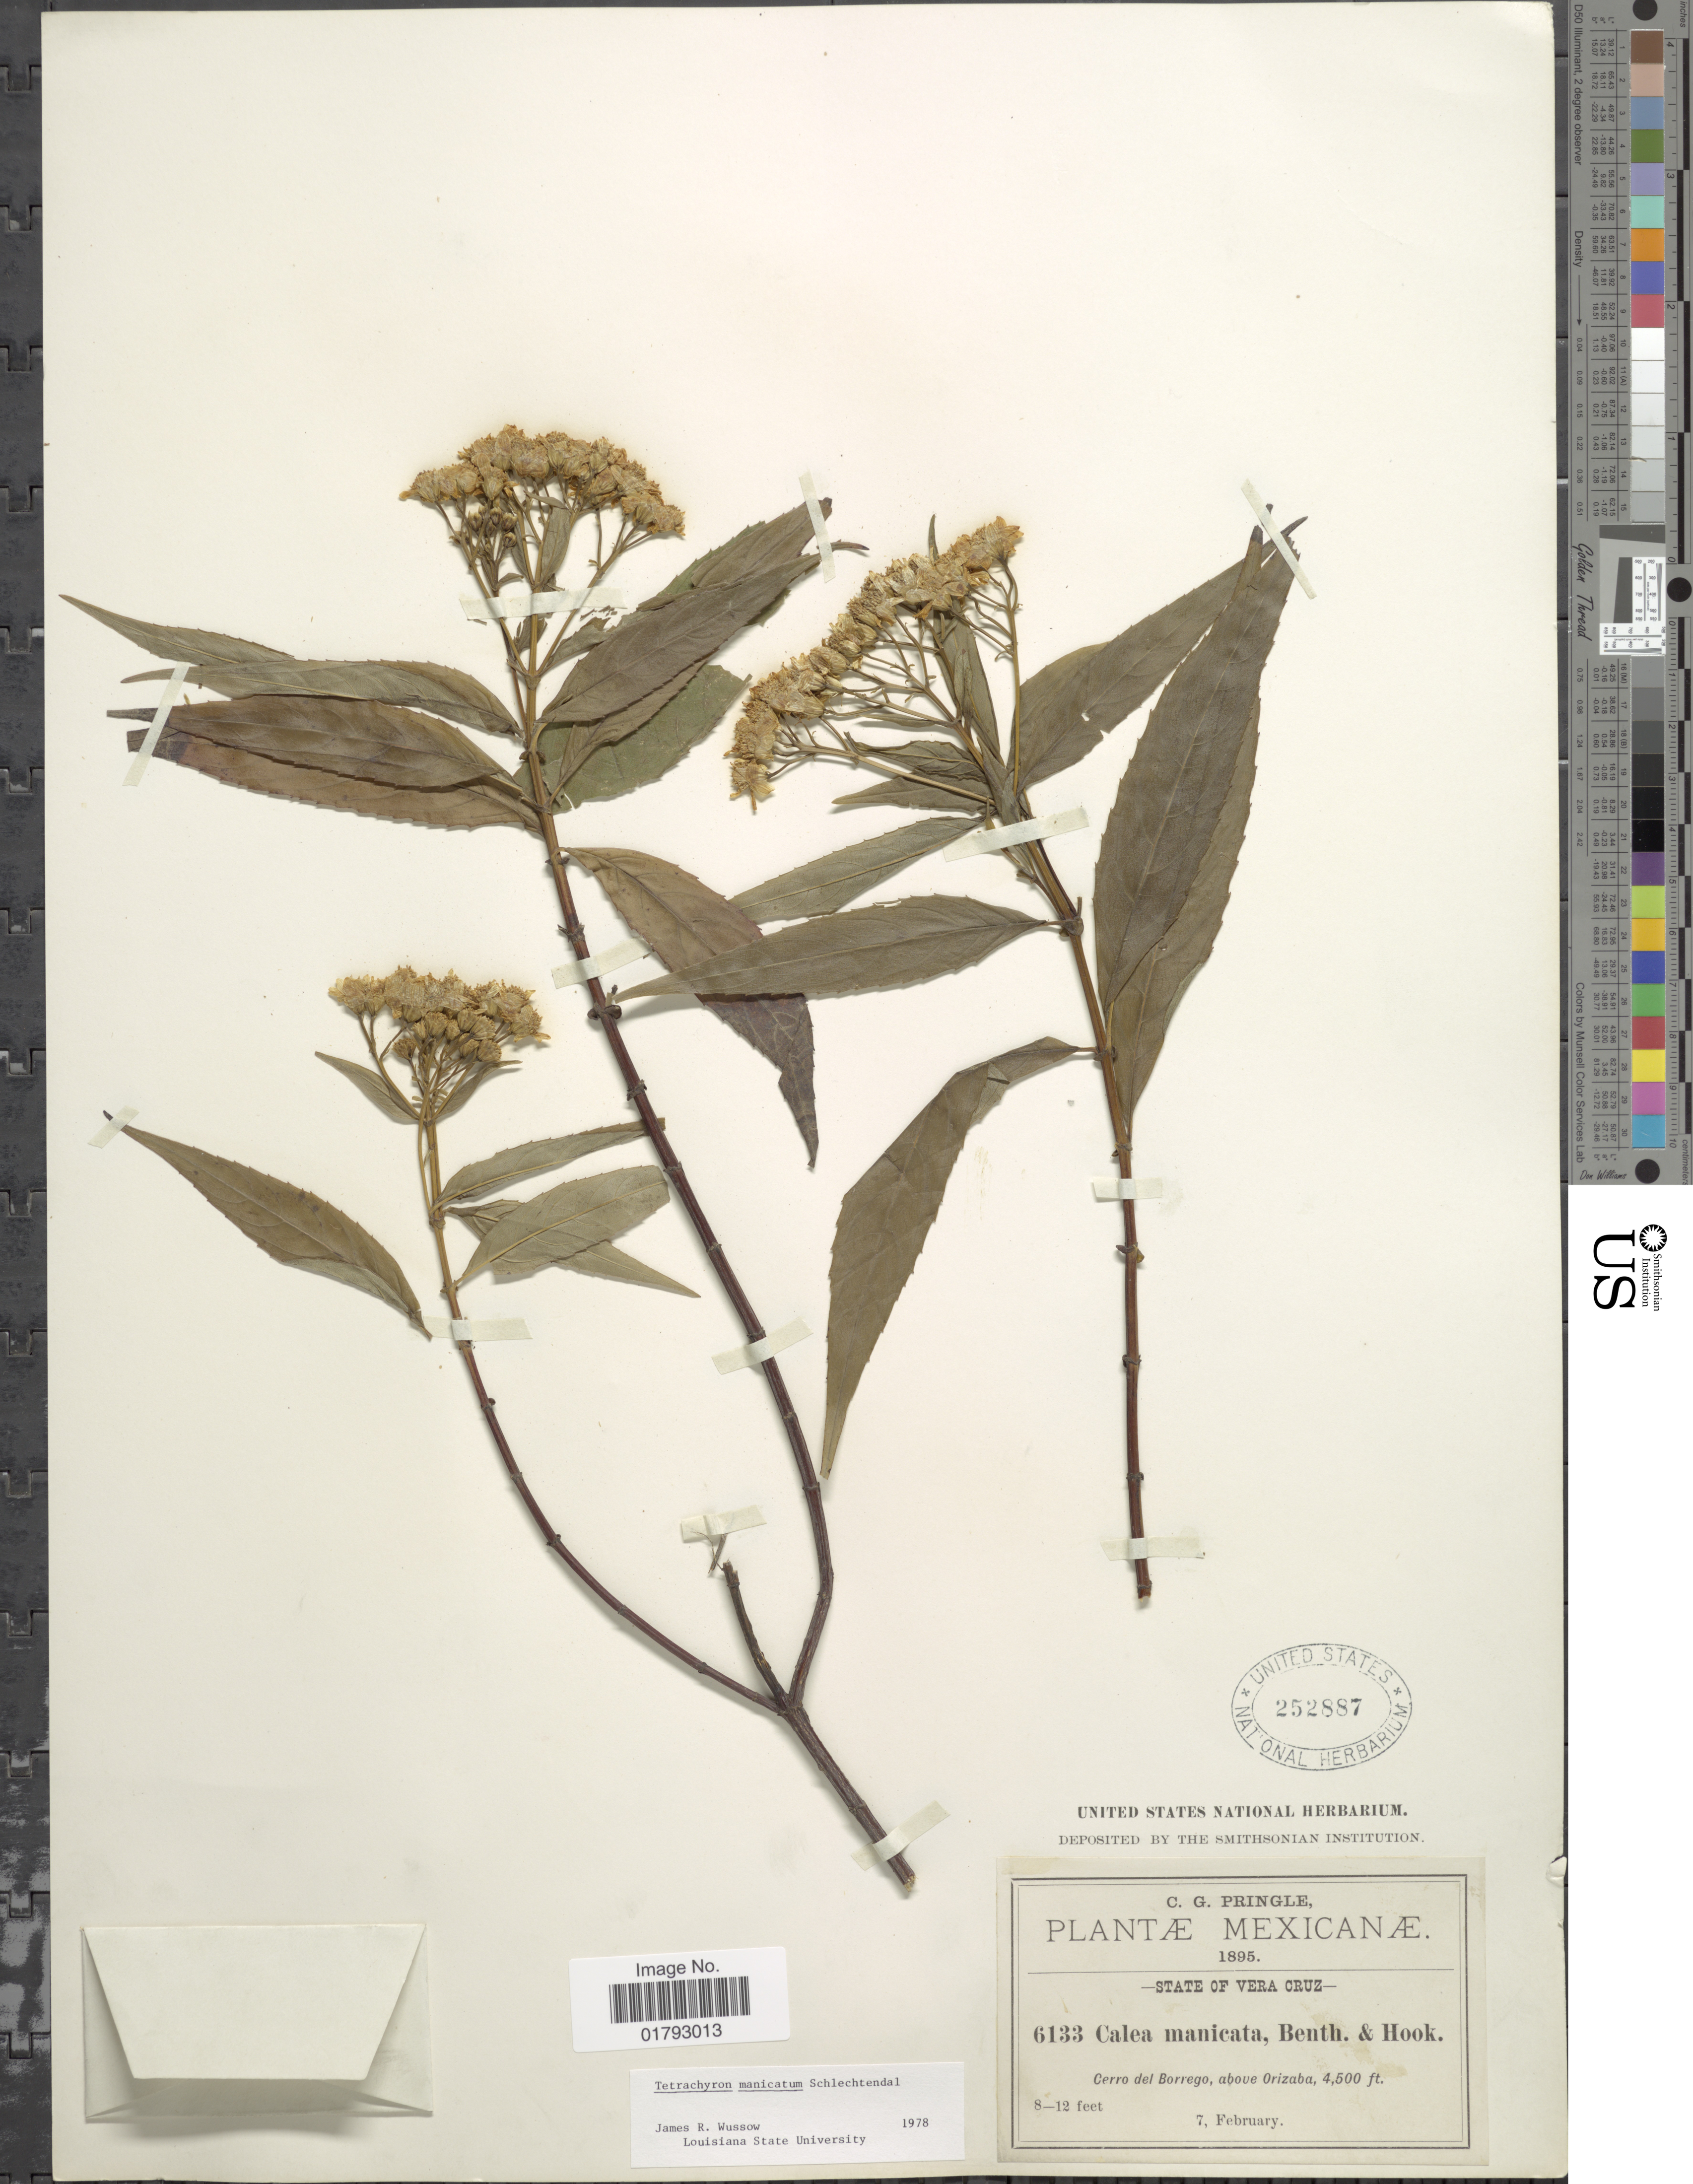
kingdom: Plantae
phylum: Tracheophyta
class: Magnoliopsida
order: Asterales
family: Asteraceae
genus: Tetrachyron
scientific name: Tetrachyron manicatum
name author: Schltdl.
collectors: C. G. Pringle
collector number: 6133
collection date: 1895-02-07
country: Mexico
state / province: Veracruz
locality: State of Vera Cruz, Cerro del Borrego.above Orizaba.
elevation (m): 1372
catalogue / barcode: US 252887